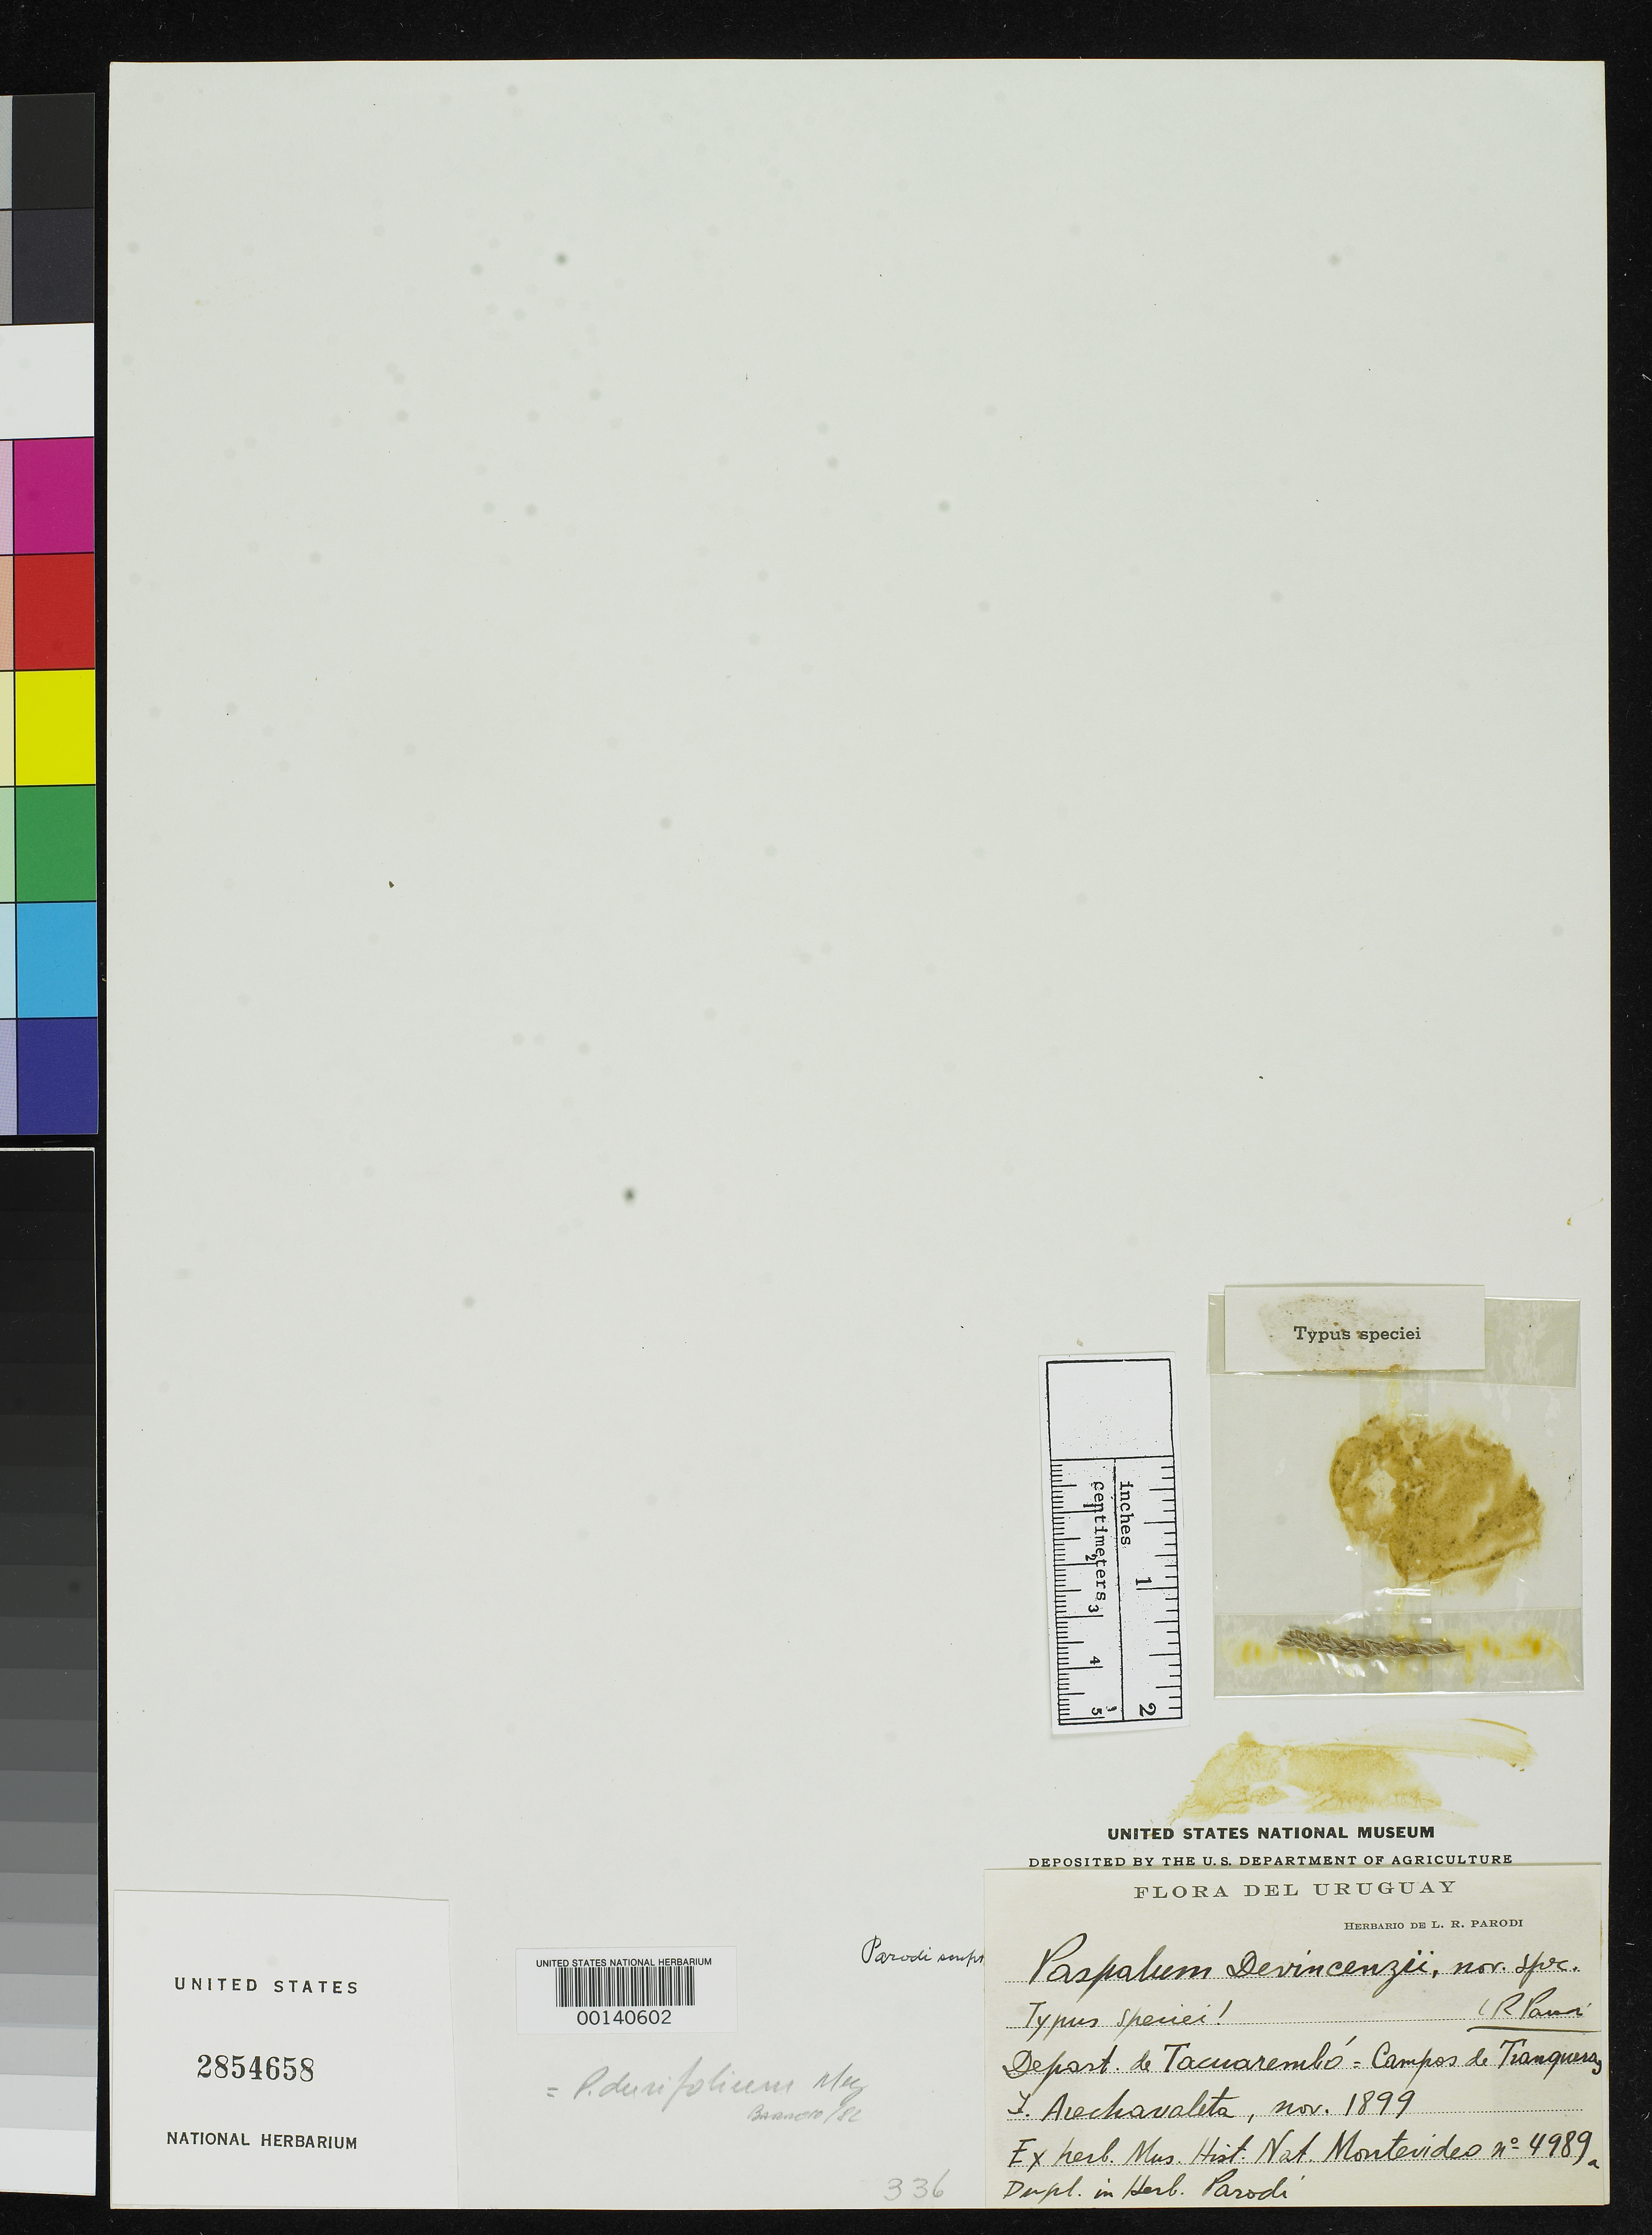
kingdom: Plantae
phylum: Tracheophyta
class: Liliopsida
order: Poales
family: Poaceae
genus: Paspalum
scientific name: Paspalum devincenzii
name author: Parodi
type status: Type Fragment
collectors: J. Arechavaleta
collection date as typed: Nov 1899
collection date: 1899-11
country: Uruguay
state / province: Tacuarembó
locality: Tranqueras.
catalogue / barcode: US 2854658